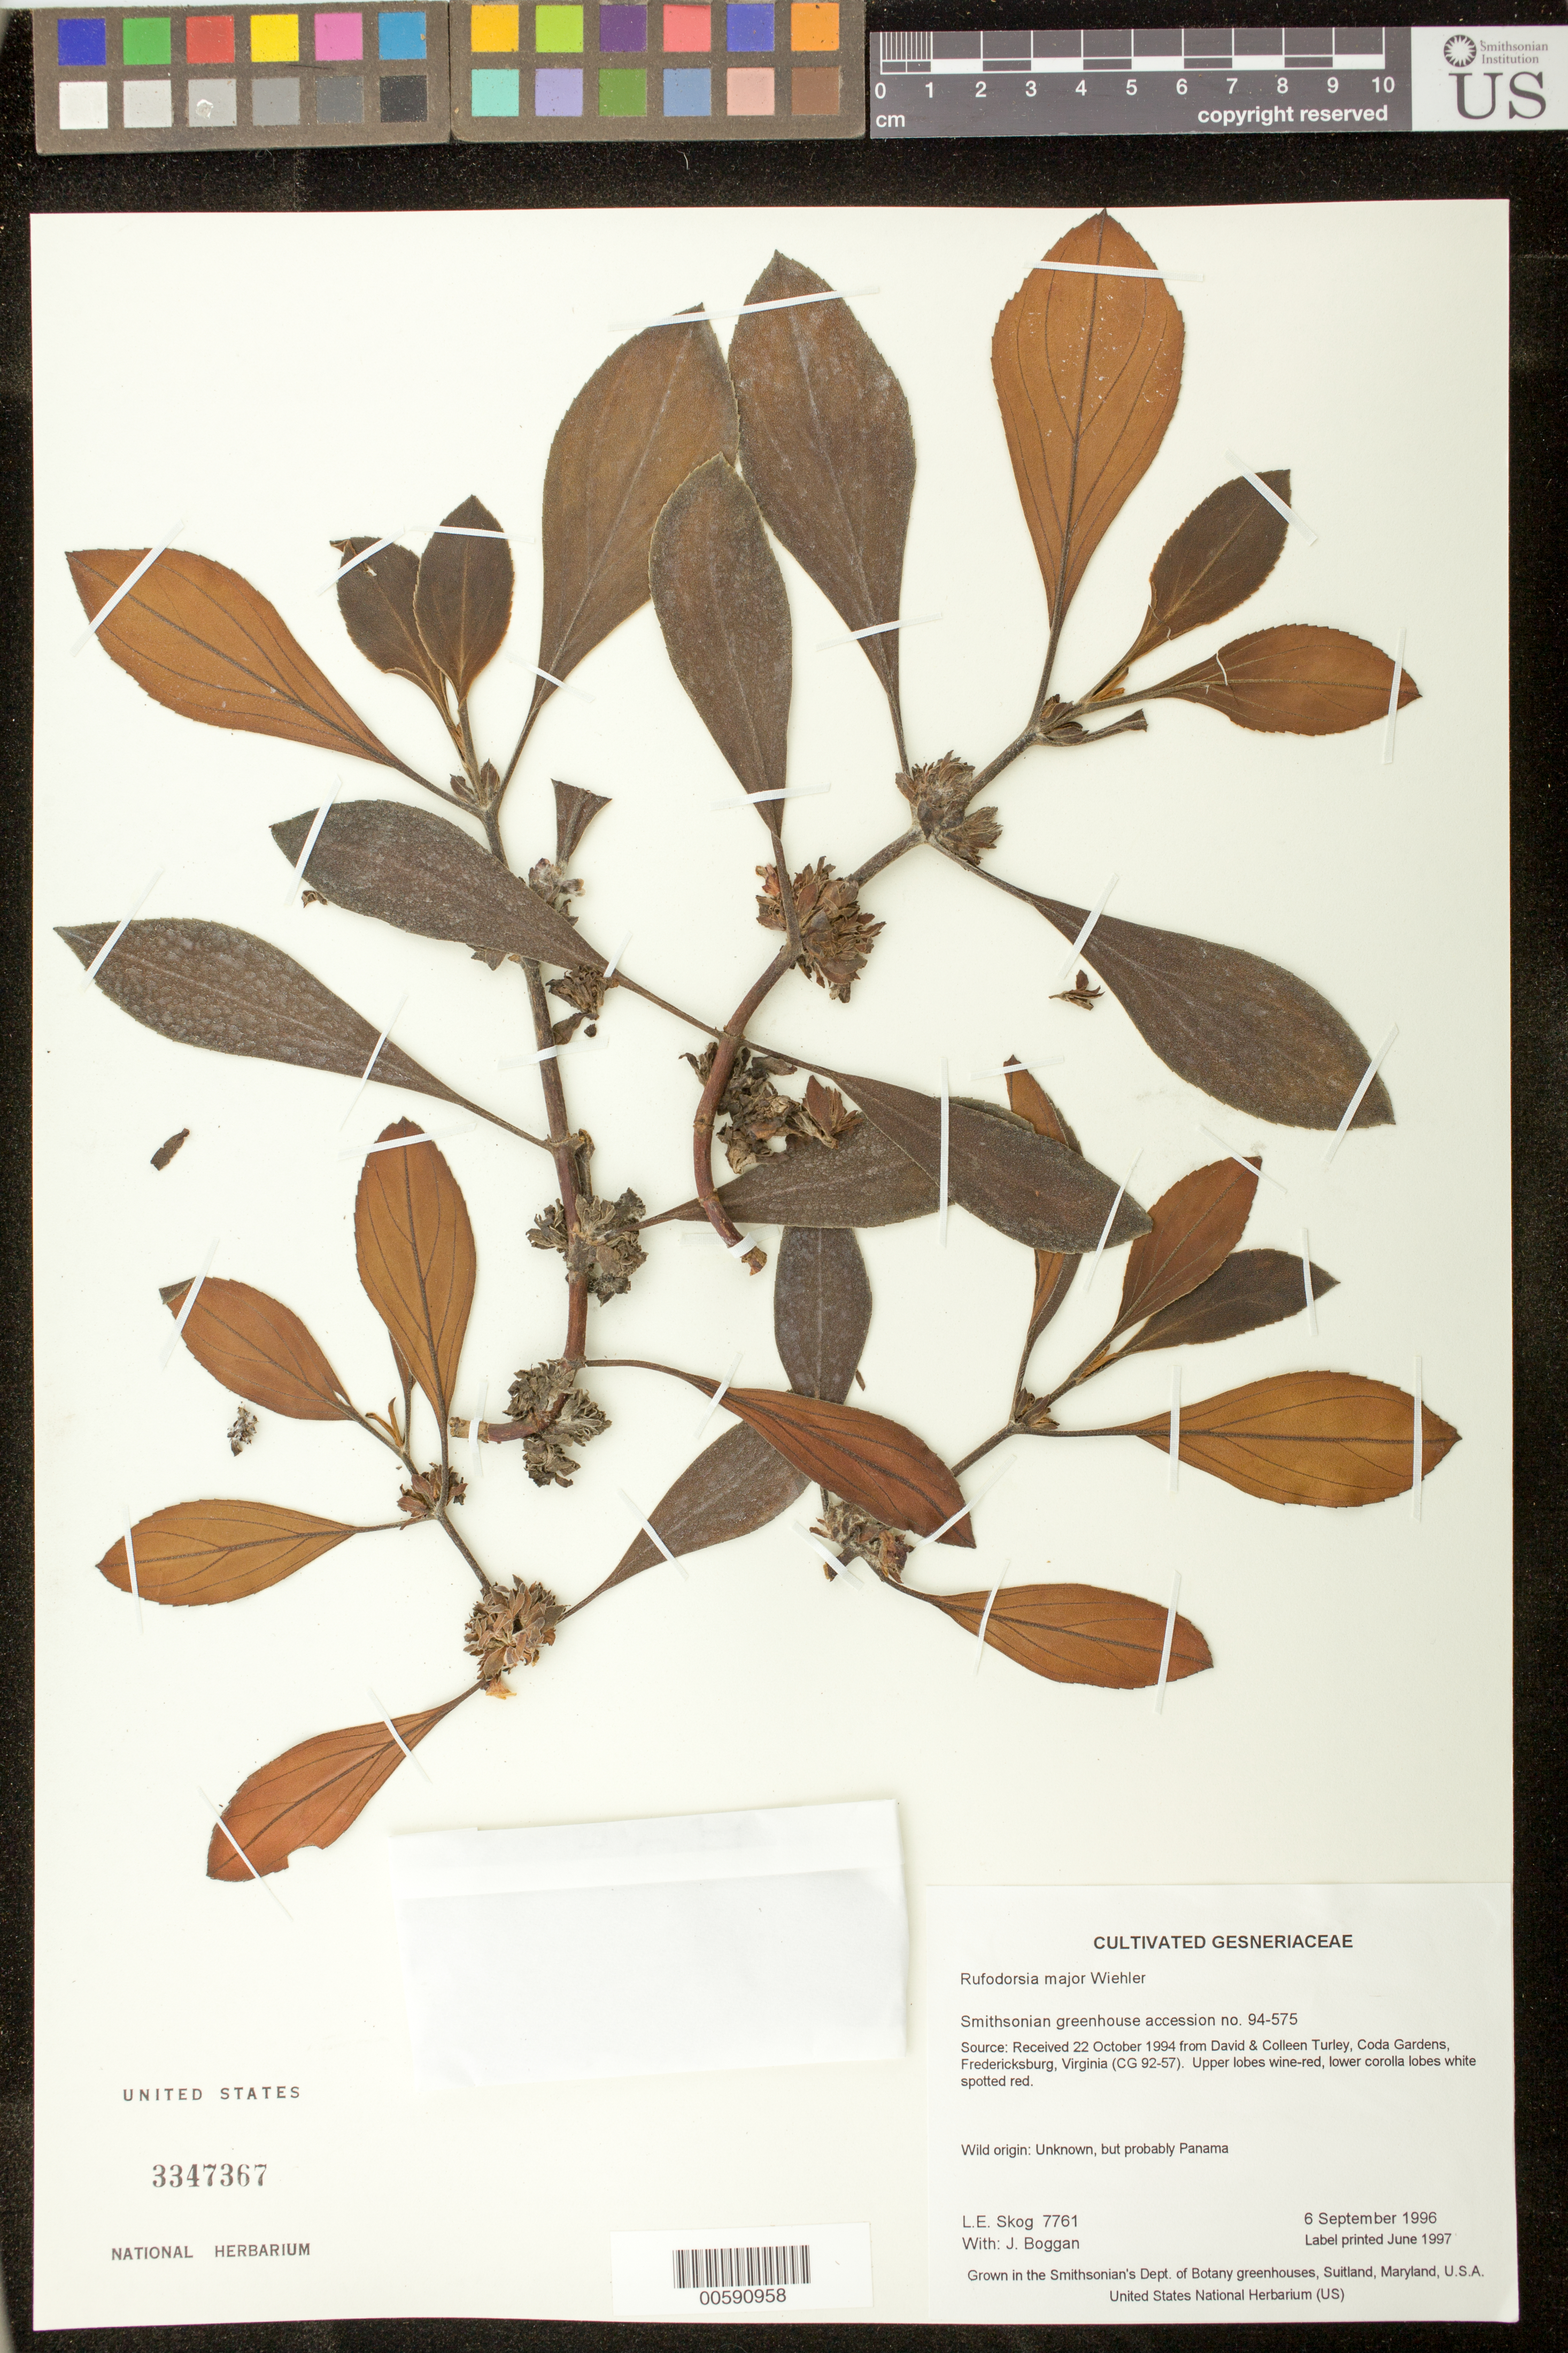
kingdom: Plantae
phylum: Tracheophyta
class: Magnoliopsida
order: Lamiales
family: Gesneriaceae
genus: Rufodorsia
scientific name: Rufodorsia major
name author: Wiehler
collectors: L. E. Skog & J. K. Boggan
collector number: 7761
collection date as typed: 06 Sep 1996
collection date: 1996-09-06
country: United States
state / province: Maryland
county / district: Prince George's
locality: Grown in the Smithsonian's Dept. of Botany greenhouses, Suitland, Maryland, U.S.A. [orig. Panama?]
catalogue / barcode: US 3347367